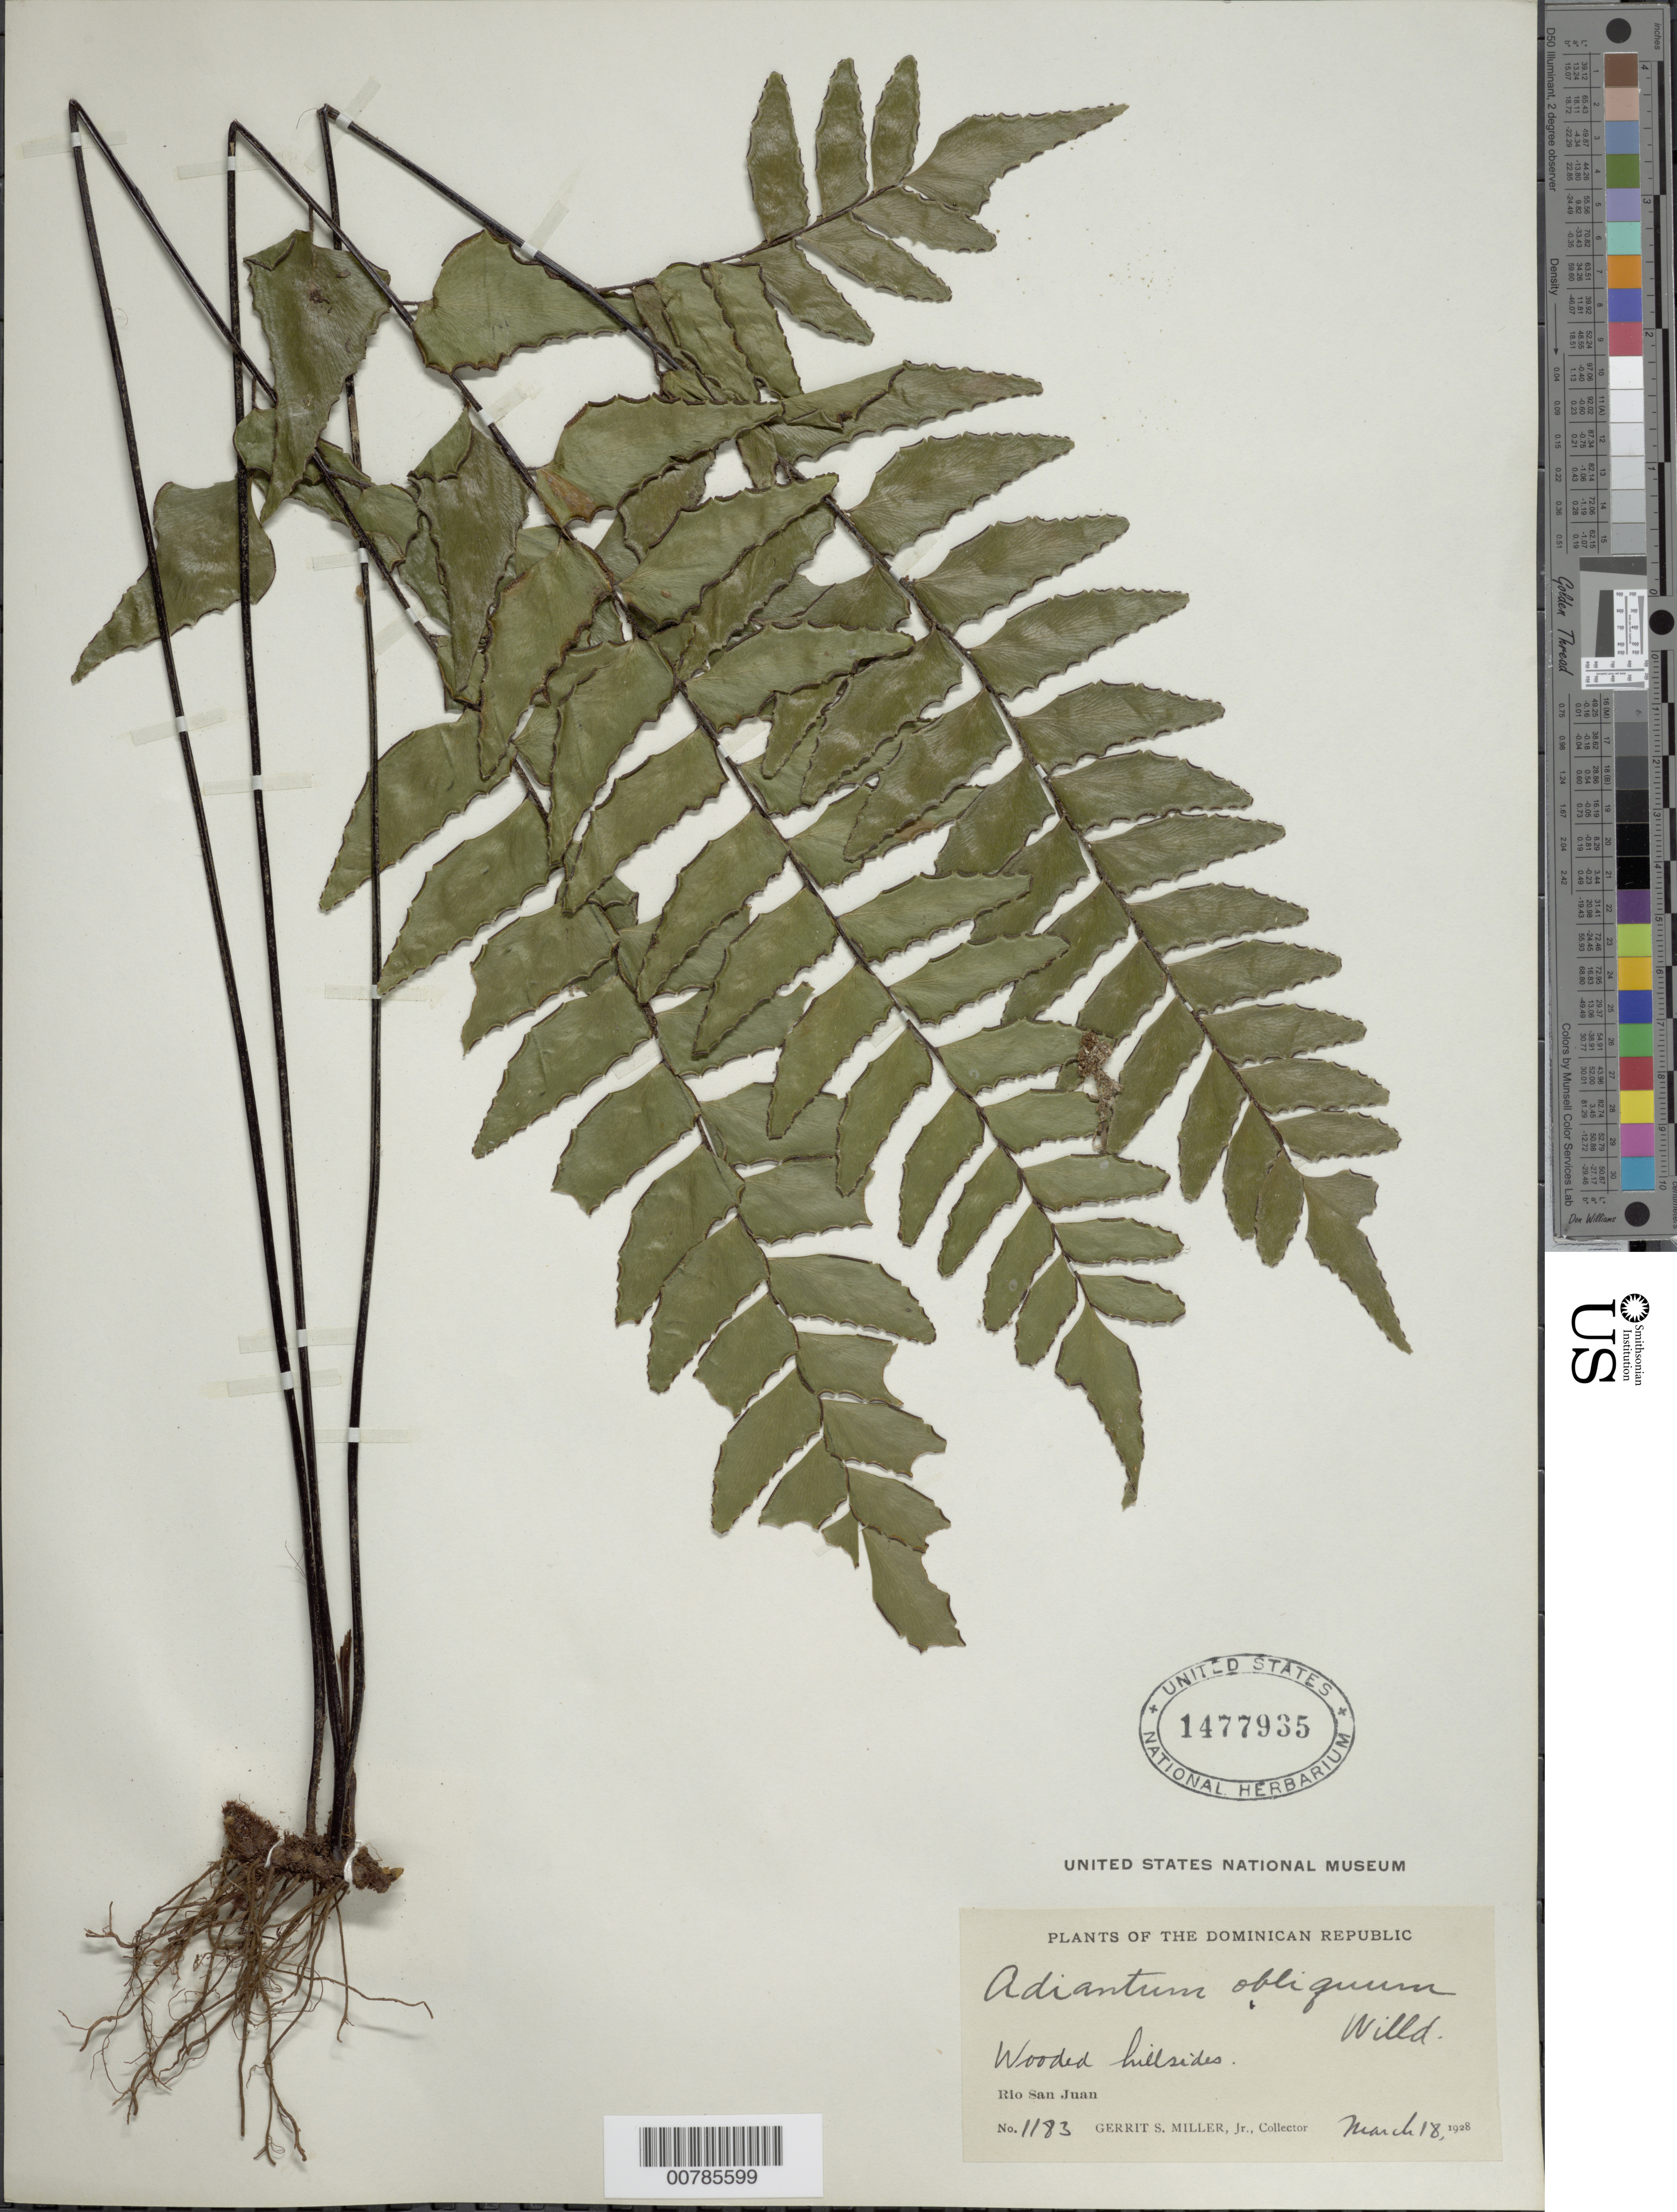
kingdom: Plantae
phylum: Tracheophyta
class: Polypodiopsida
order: Polypodiales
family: Pteridaceae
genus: Adiantum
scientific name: Adiantum obliquum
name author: Willd.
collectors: G. S. Miller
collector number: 1183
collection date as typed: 18 Mar 1928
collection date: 1928-03-18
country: Dominican Republic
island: Hispaniola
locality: Río San Juan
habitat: Wooded hillsides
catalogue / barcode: US 1477935